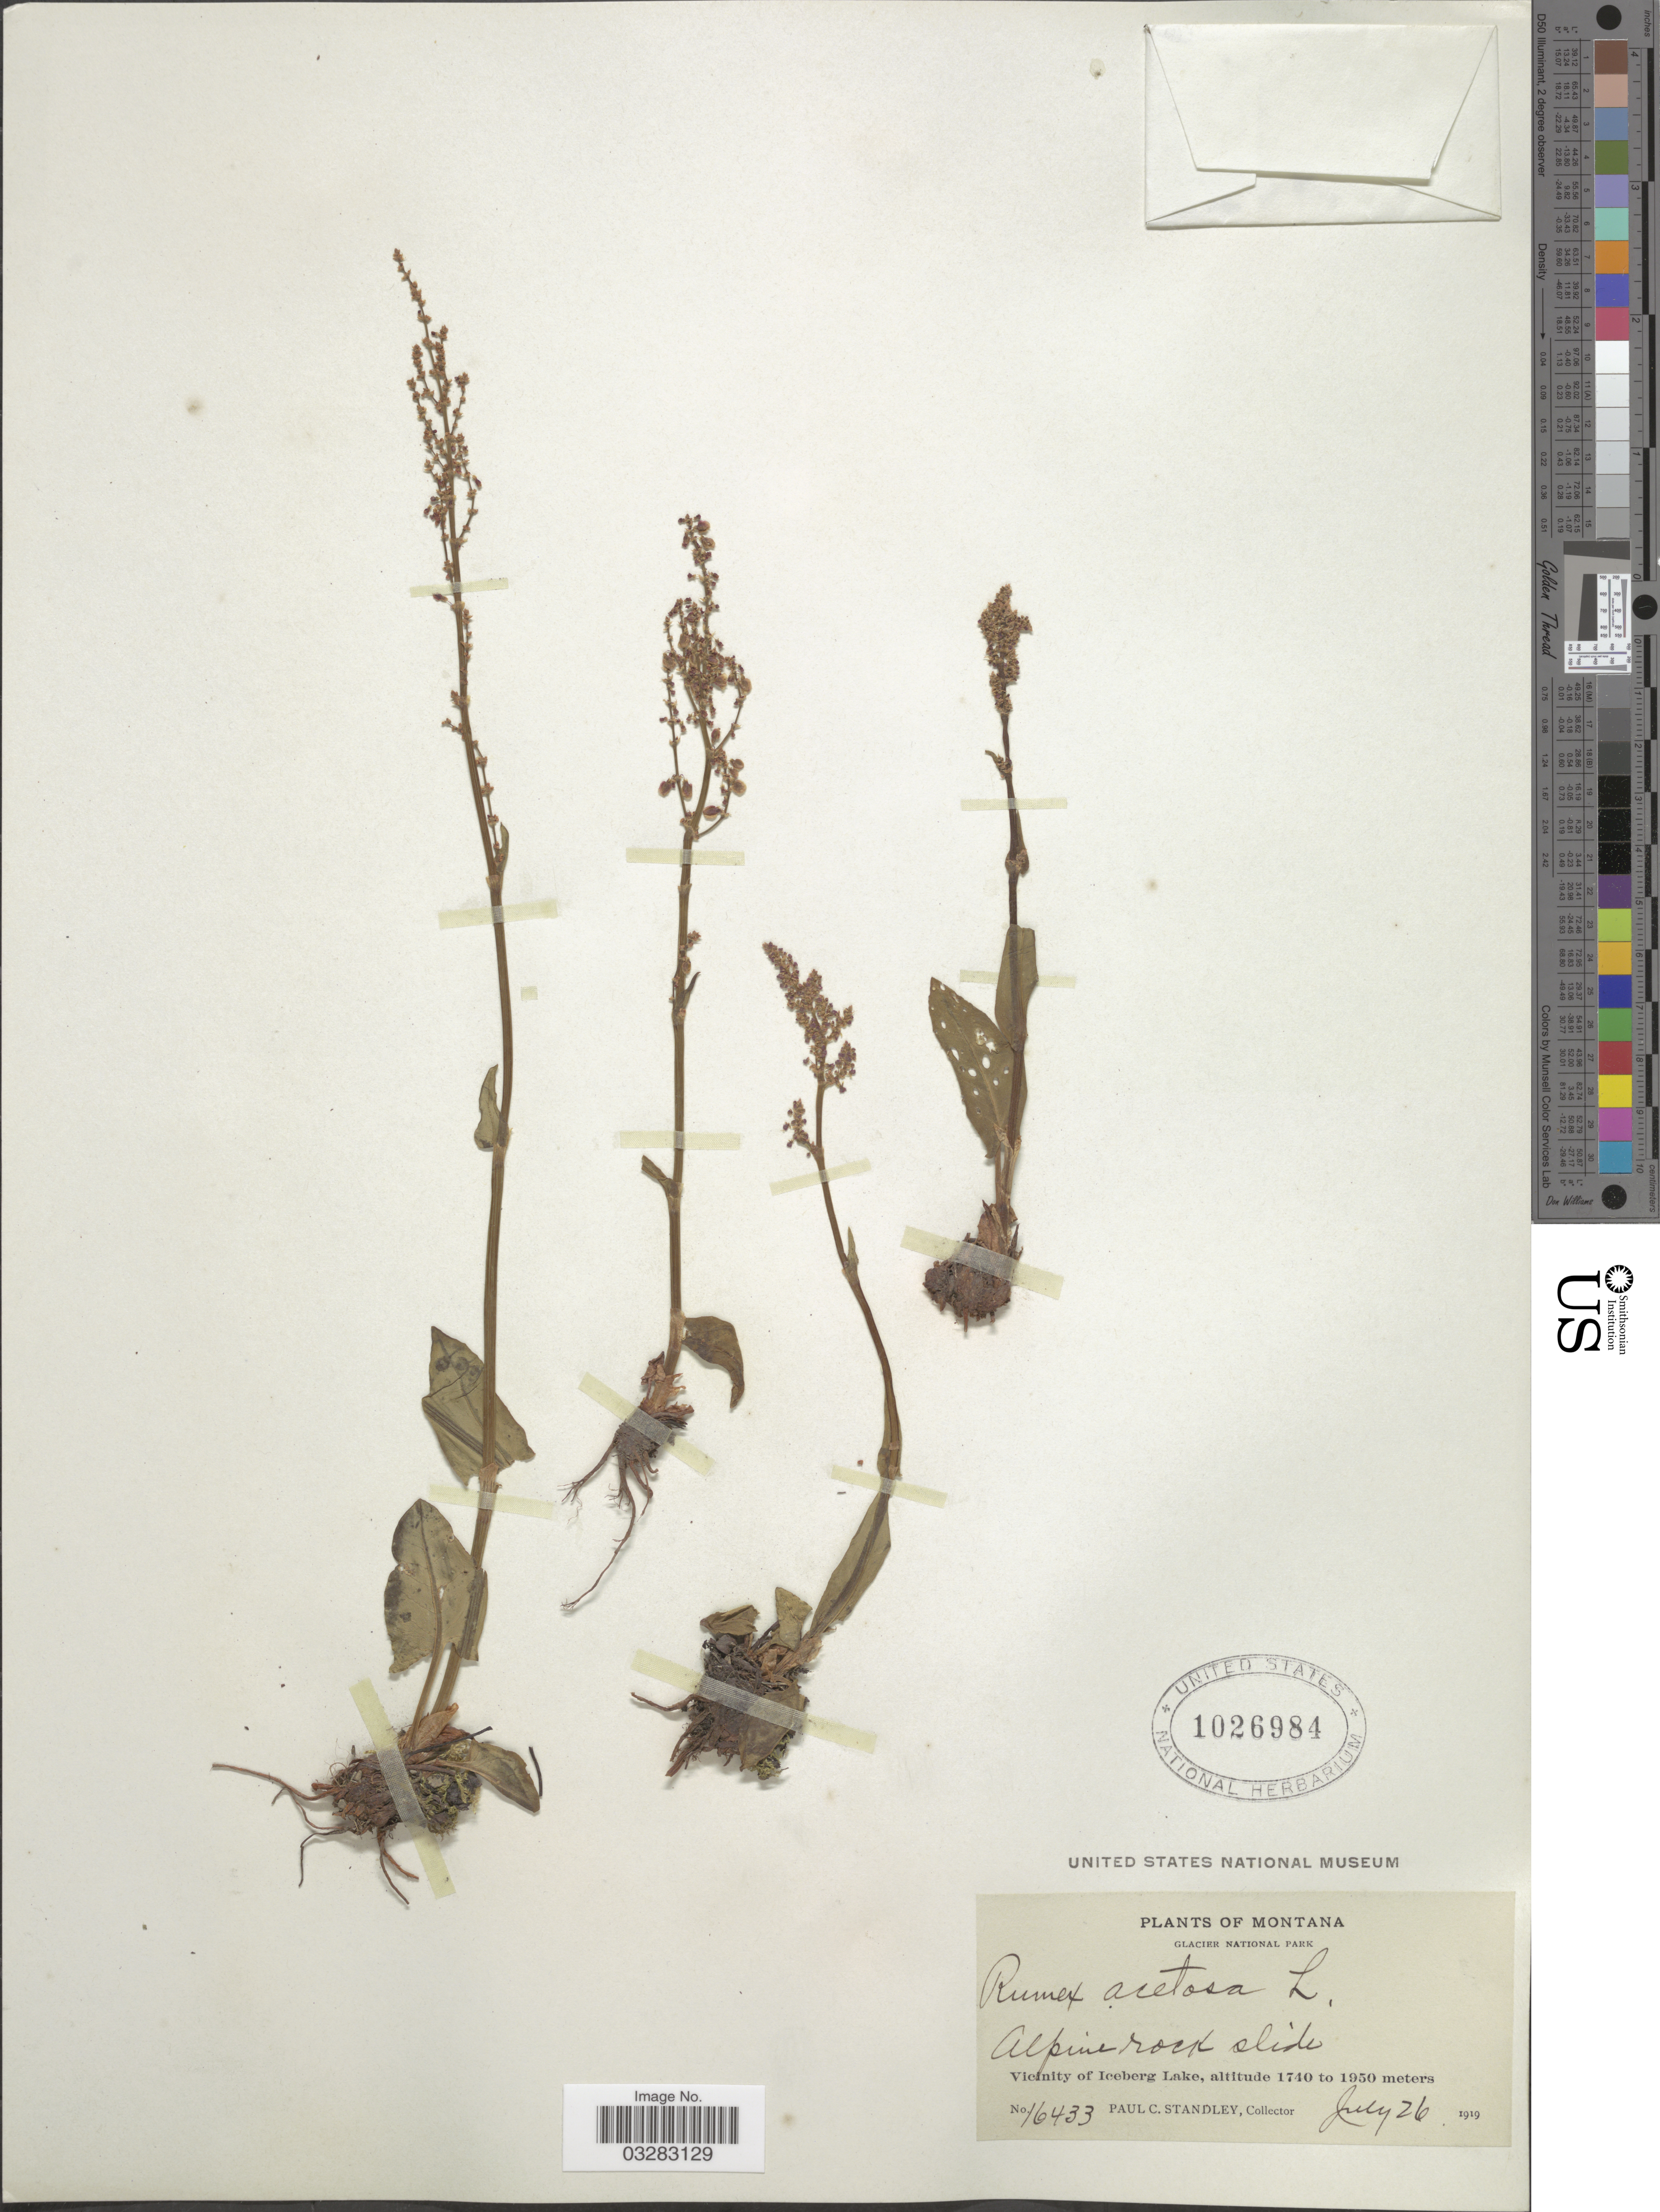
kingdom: Plantae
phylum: Tracheophyta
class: Magnoliopsida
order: Caryophyllales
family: Polygonaceae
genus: Rumex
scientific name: Rumex acetosa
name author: L.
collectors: P. C. Standley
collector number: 16433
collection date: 1919-07-26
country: United States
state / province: Montana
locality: Glacier National Park. Alpine rock slide. Vicinity of Iceberg Lake.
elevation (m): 1740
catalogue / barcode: US 1026984